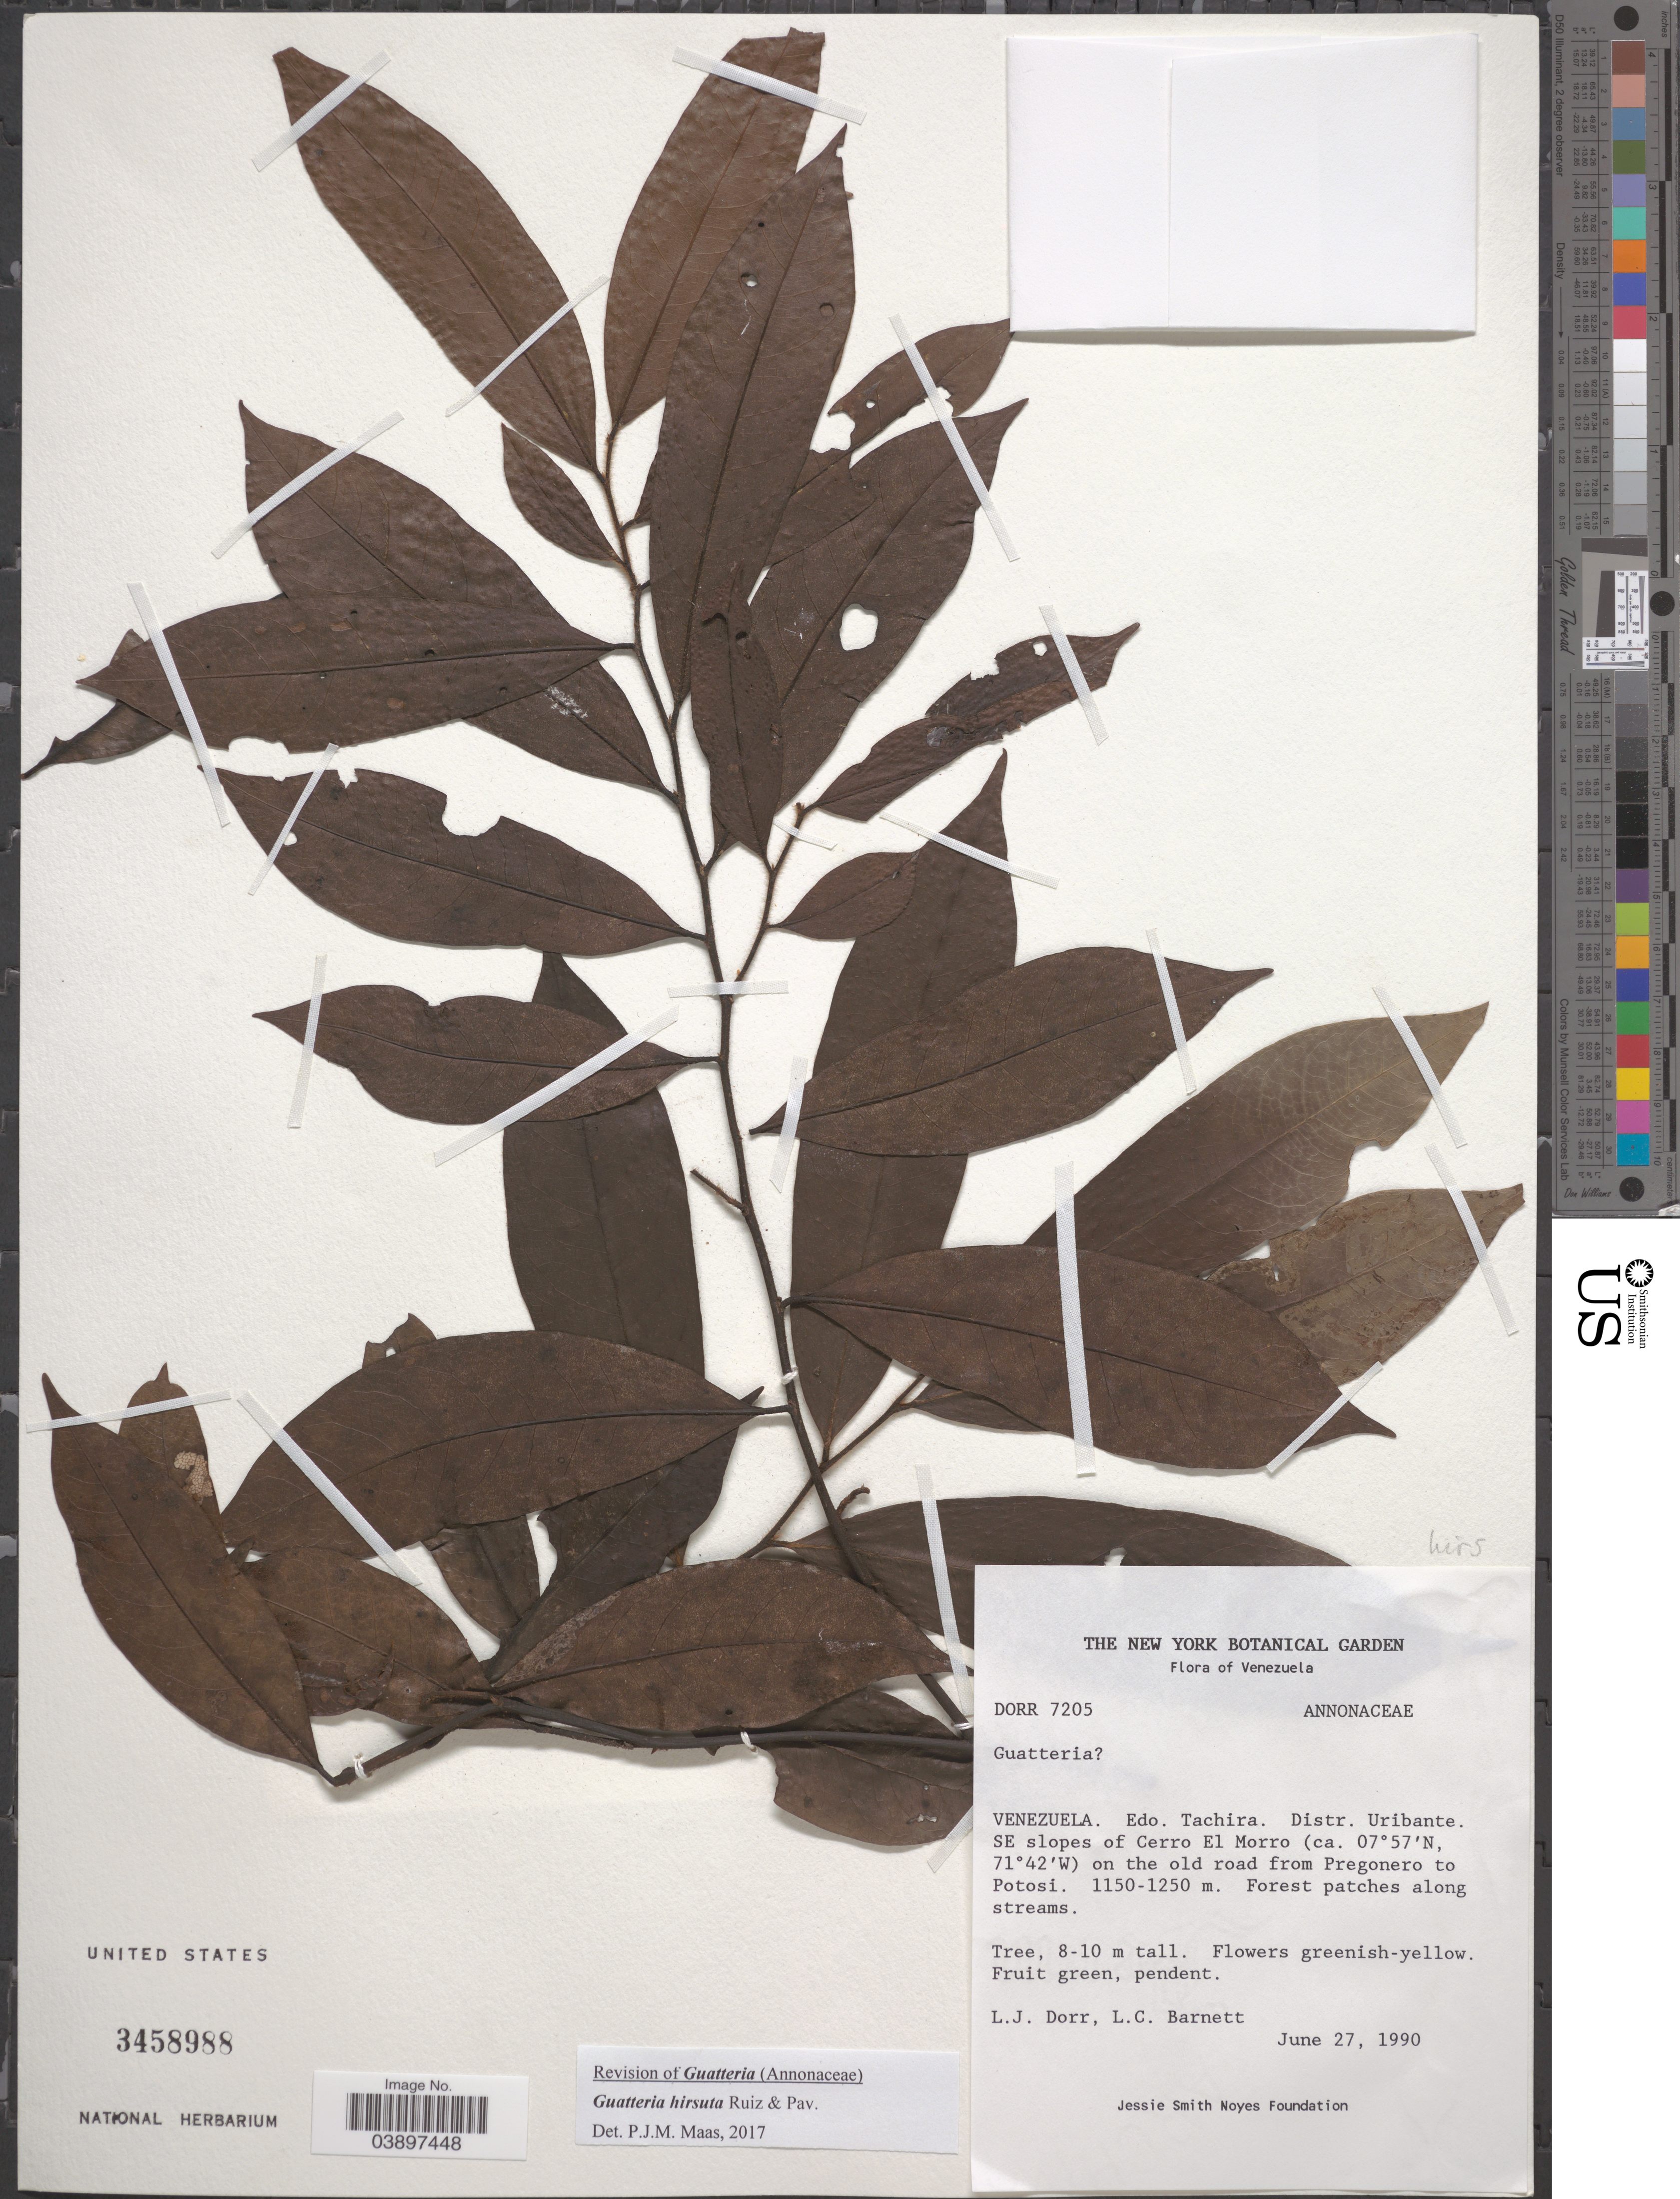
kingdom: Plantae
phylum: Tracheophyta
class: Magnoliopsida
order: Magnoliales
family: Annonaceae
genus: Guatteria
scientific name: Guatteria hirsuta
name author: Ruiz & Pav.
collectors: L. J. Dorr & L. C. Barnett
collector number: DORR7205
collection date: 1990-06-27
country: Venezuela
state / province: Táchira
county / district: Uribante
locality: SE slopes of Cerro El Morro on the old road from Pregonero to Potosi.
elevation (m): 1150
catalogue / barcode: US 3458988